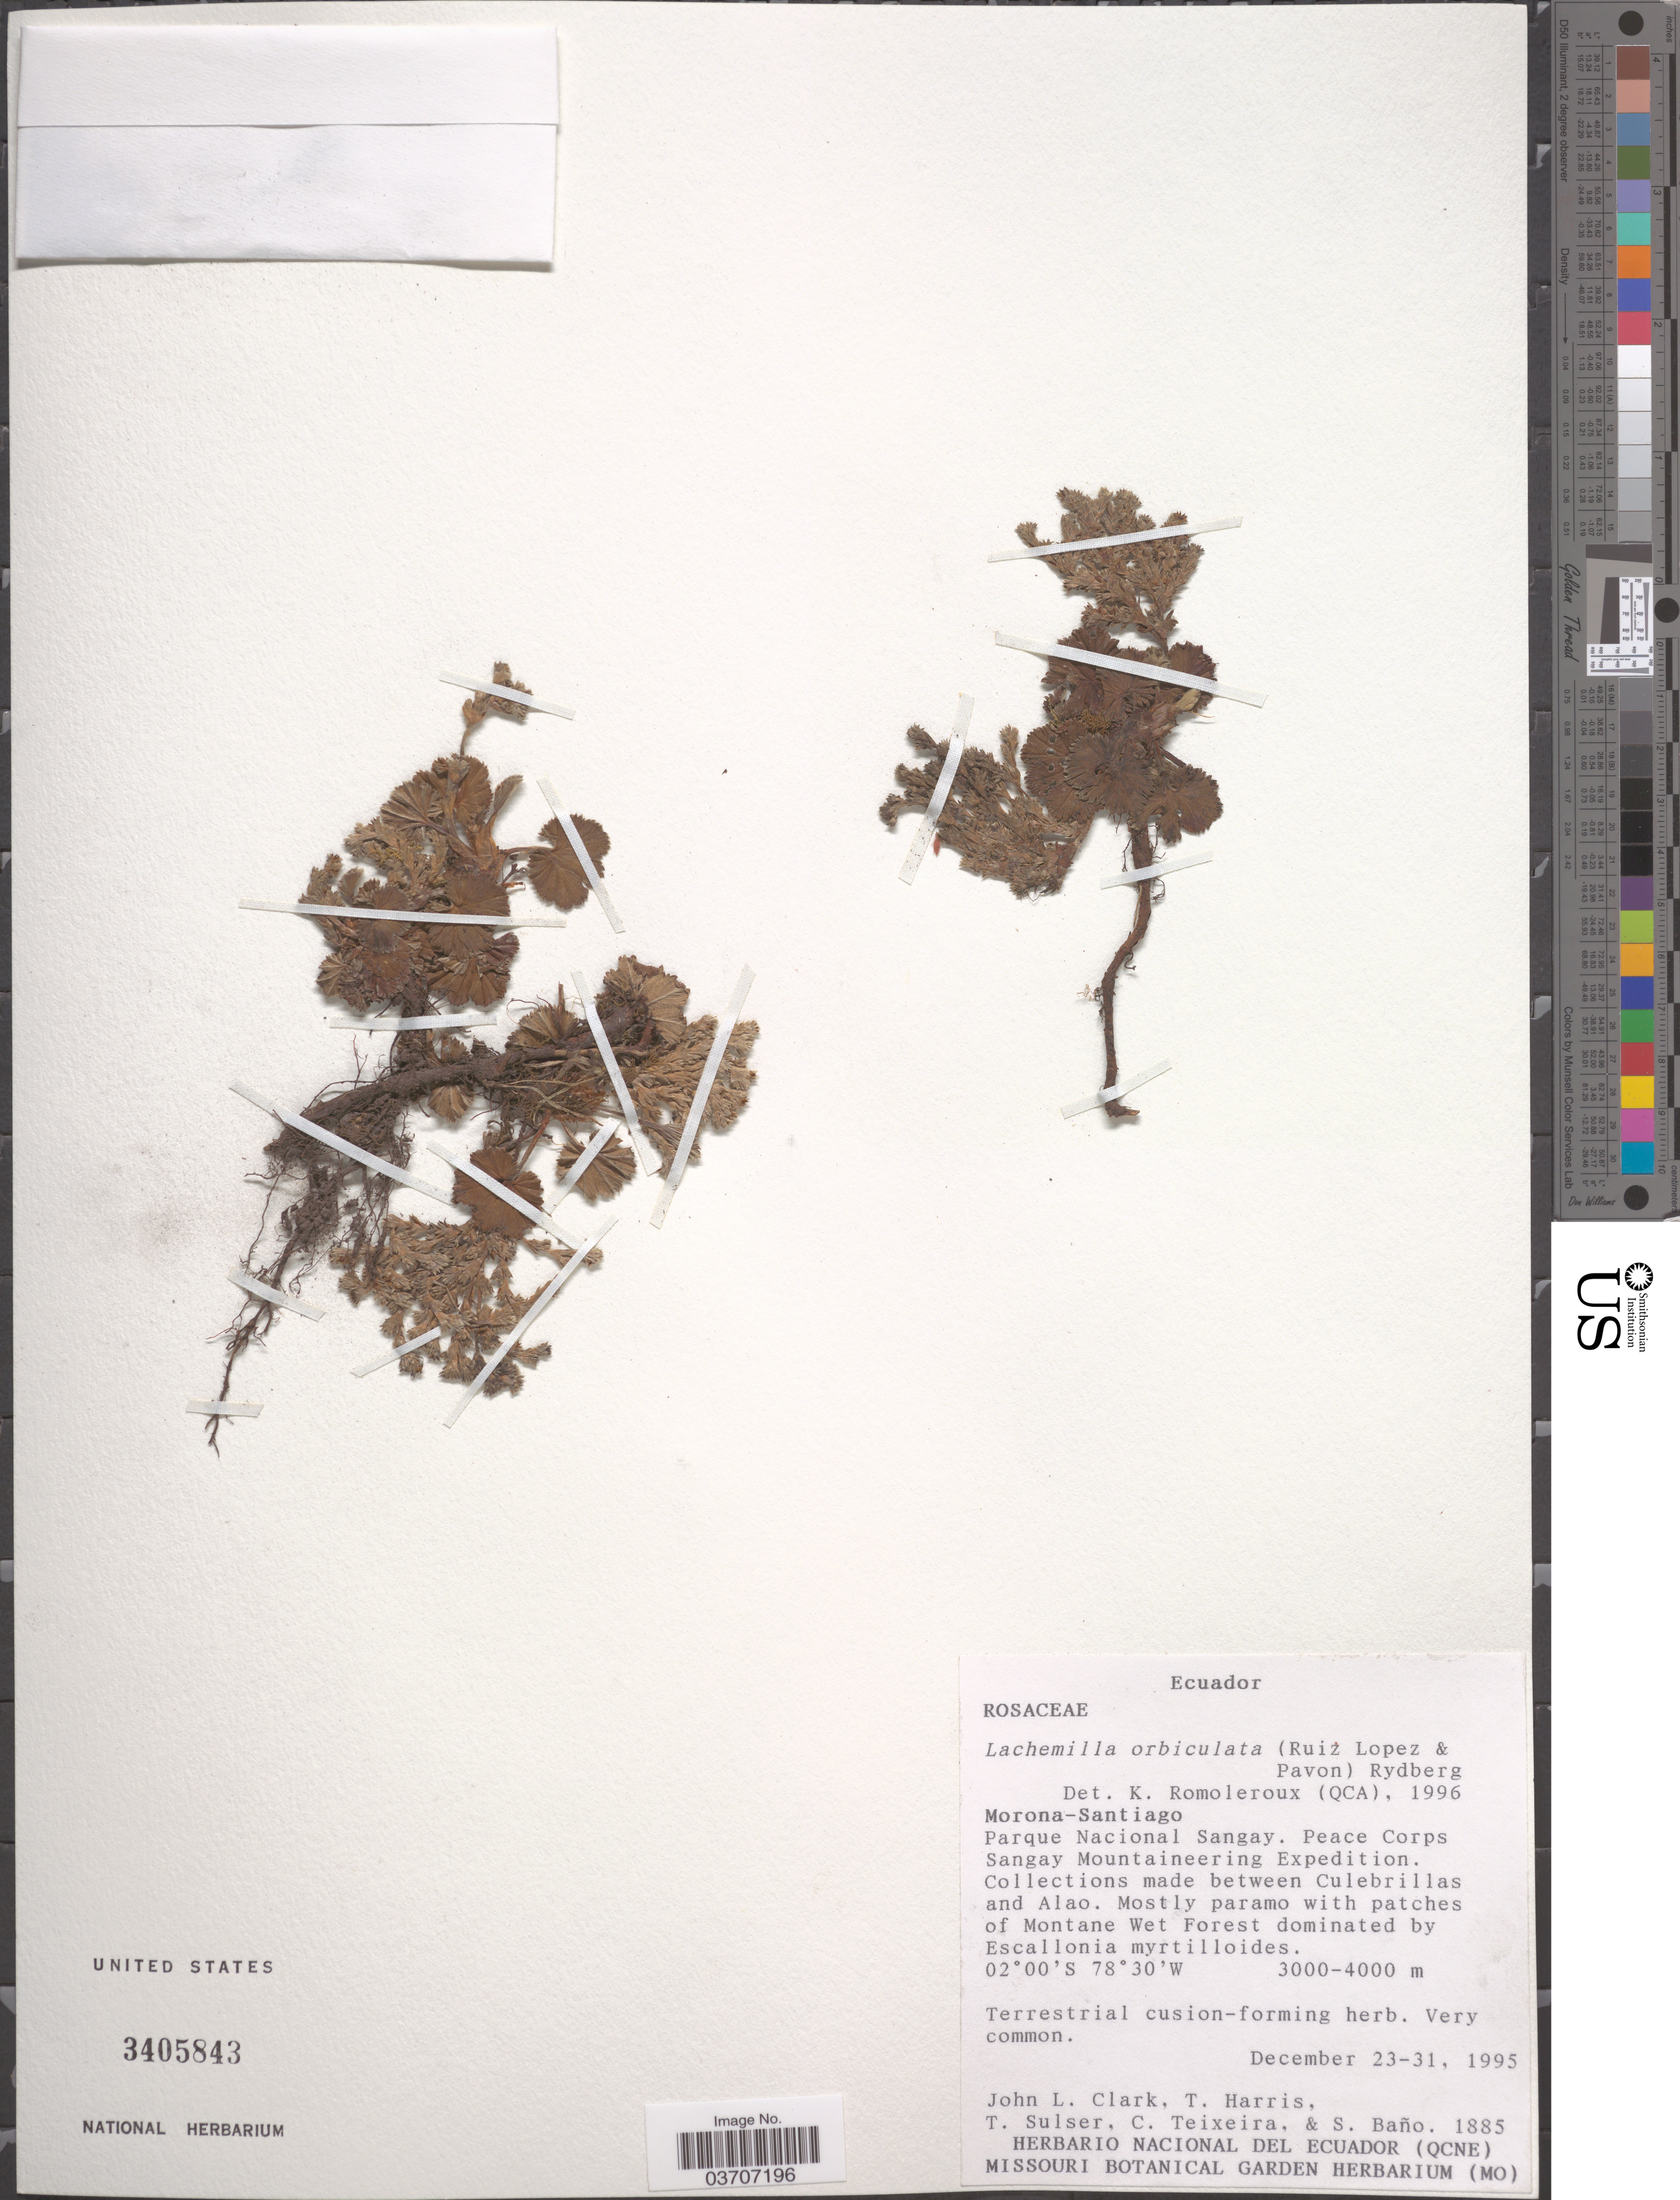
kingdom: Plantae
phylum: Tracheophyta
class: Magnoliopsida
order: Rosales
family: Rosaceae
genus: Lachemilla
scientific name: Lachemilla orbiculata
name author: (Ruiz & Pav.) Rydb.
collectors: J. L. Clark, T. Harris, T. Sulser, C. Teixeira & S. Bano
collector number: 1885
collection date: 1995-12-23/1995-12-31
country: Ecuador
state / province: Morona-Santiago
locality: Parque Nacional Sangay. Peace Corps Sangay Mountaineering Expedition. Collections made between Culebrillas and Alao.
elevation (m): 3000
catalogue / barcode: US 3405843